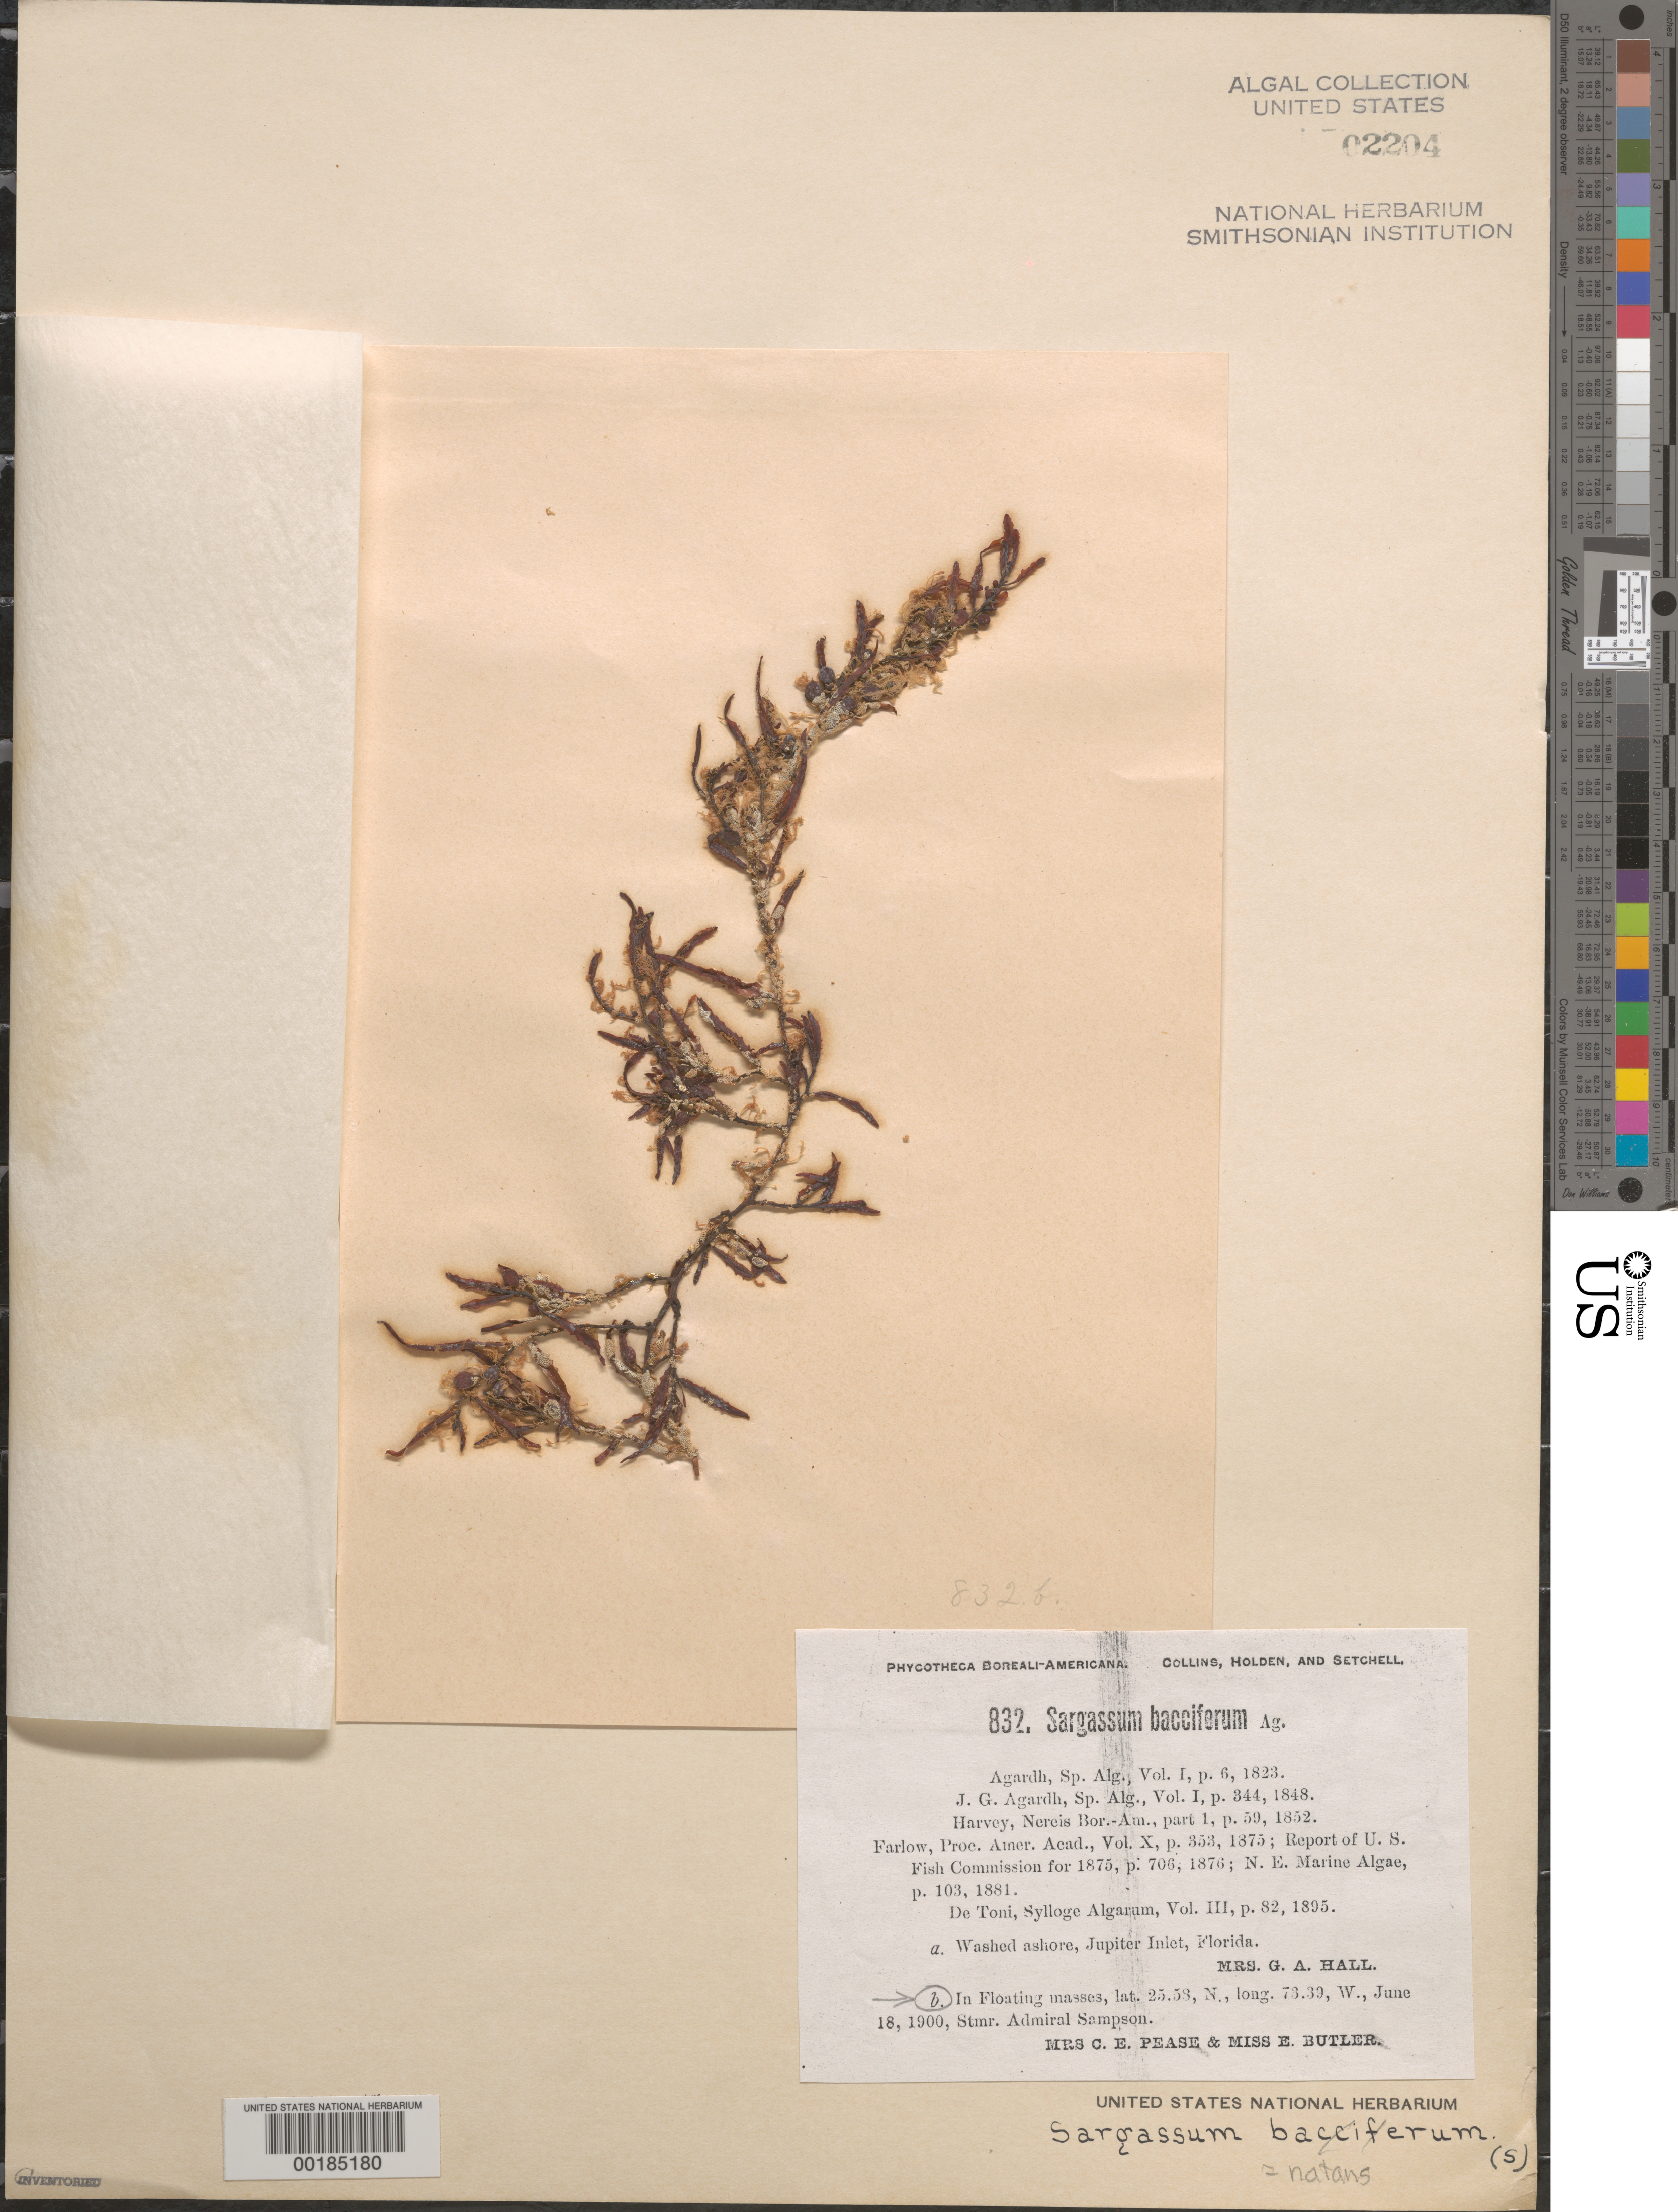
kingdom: Chromista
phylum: Ochrophyta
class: Phaeophyceae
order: Fucales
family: Sargassaceae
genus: Sargassum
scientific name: Sargassum natans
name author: (L.) Gaillon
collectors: C. Pease & E. Butler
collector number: PB-A 832b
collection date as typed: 18 Jun 1900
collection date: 1900-06-18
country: Bahamas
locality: Atlantic ocean east of eleuthera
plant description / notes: Collins, Holden & Setchell, Phycotheca Boreali-Americana, as Sargassum bacciferum; Steamer Admiral Sampson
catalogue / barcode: US 2204